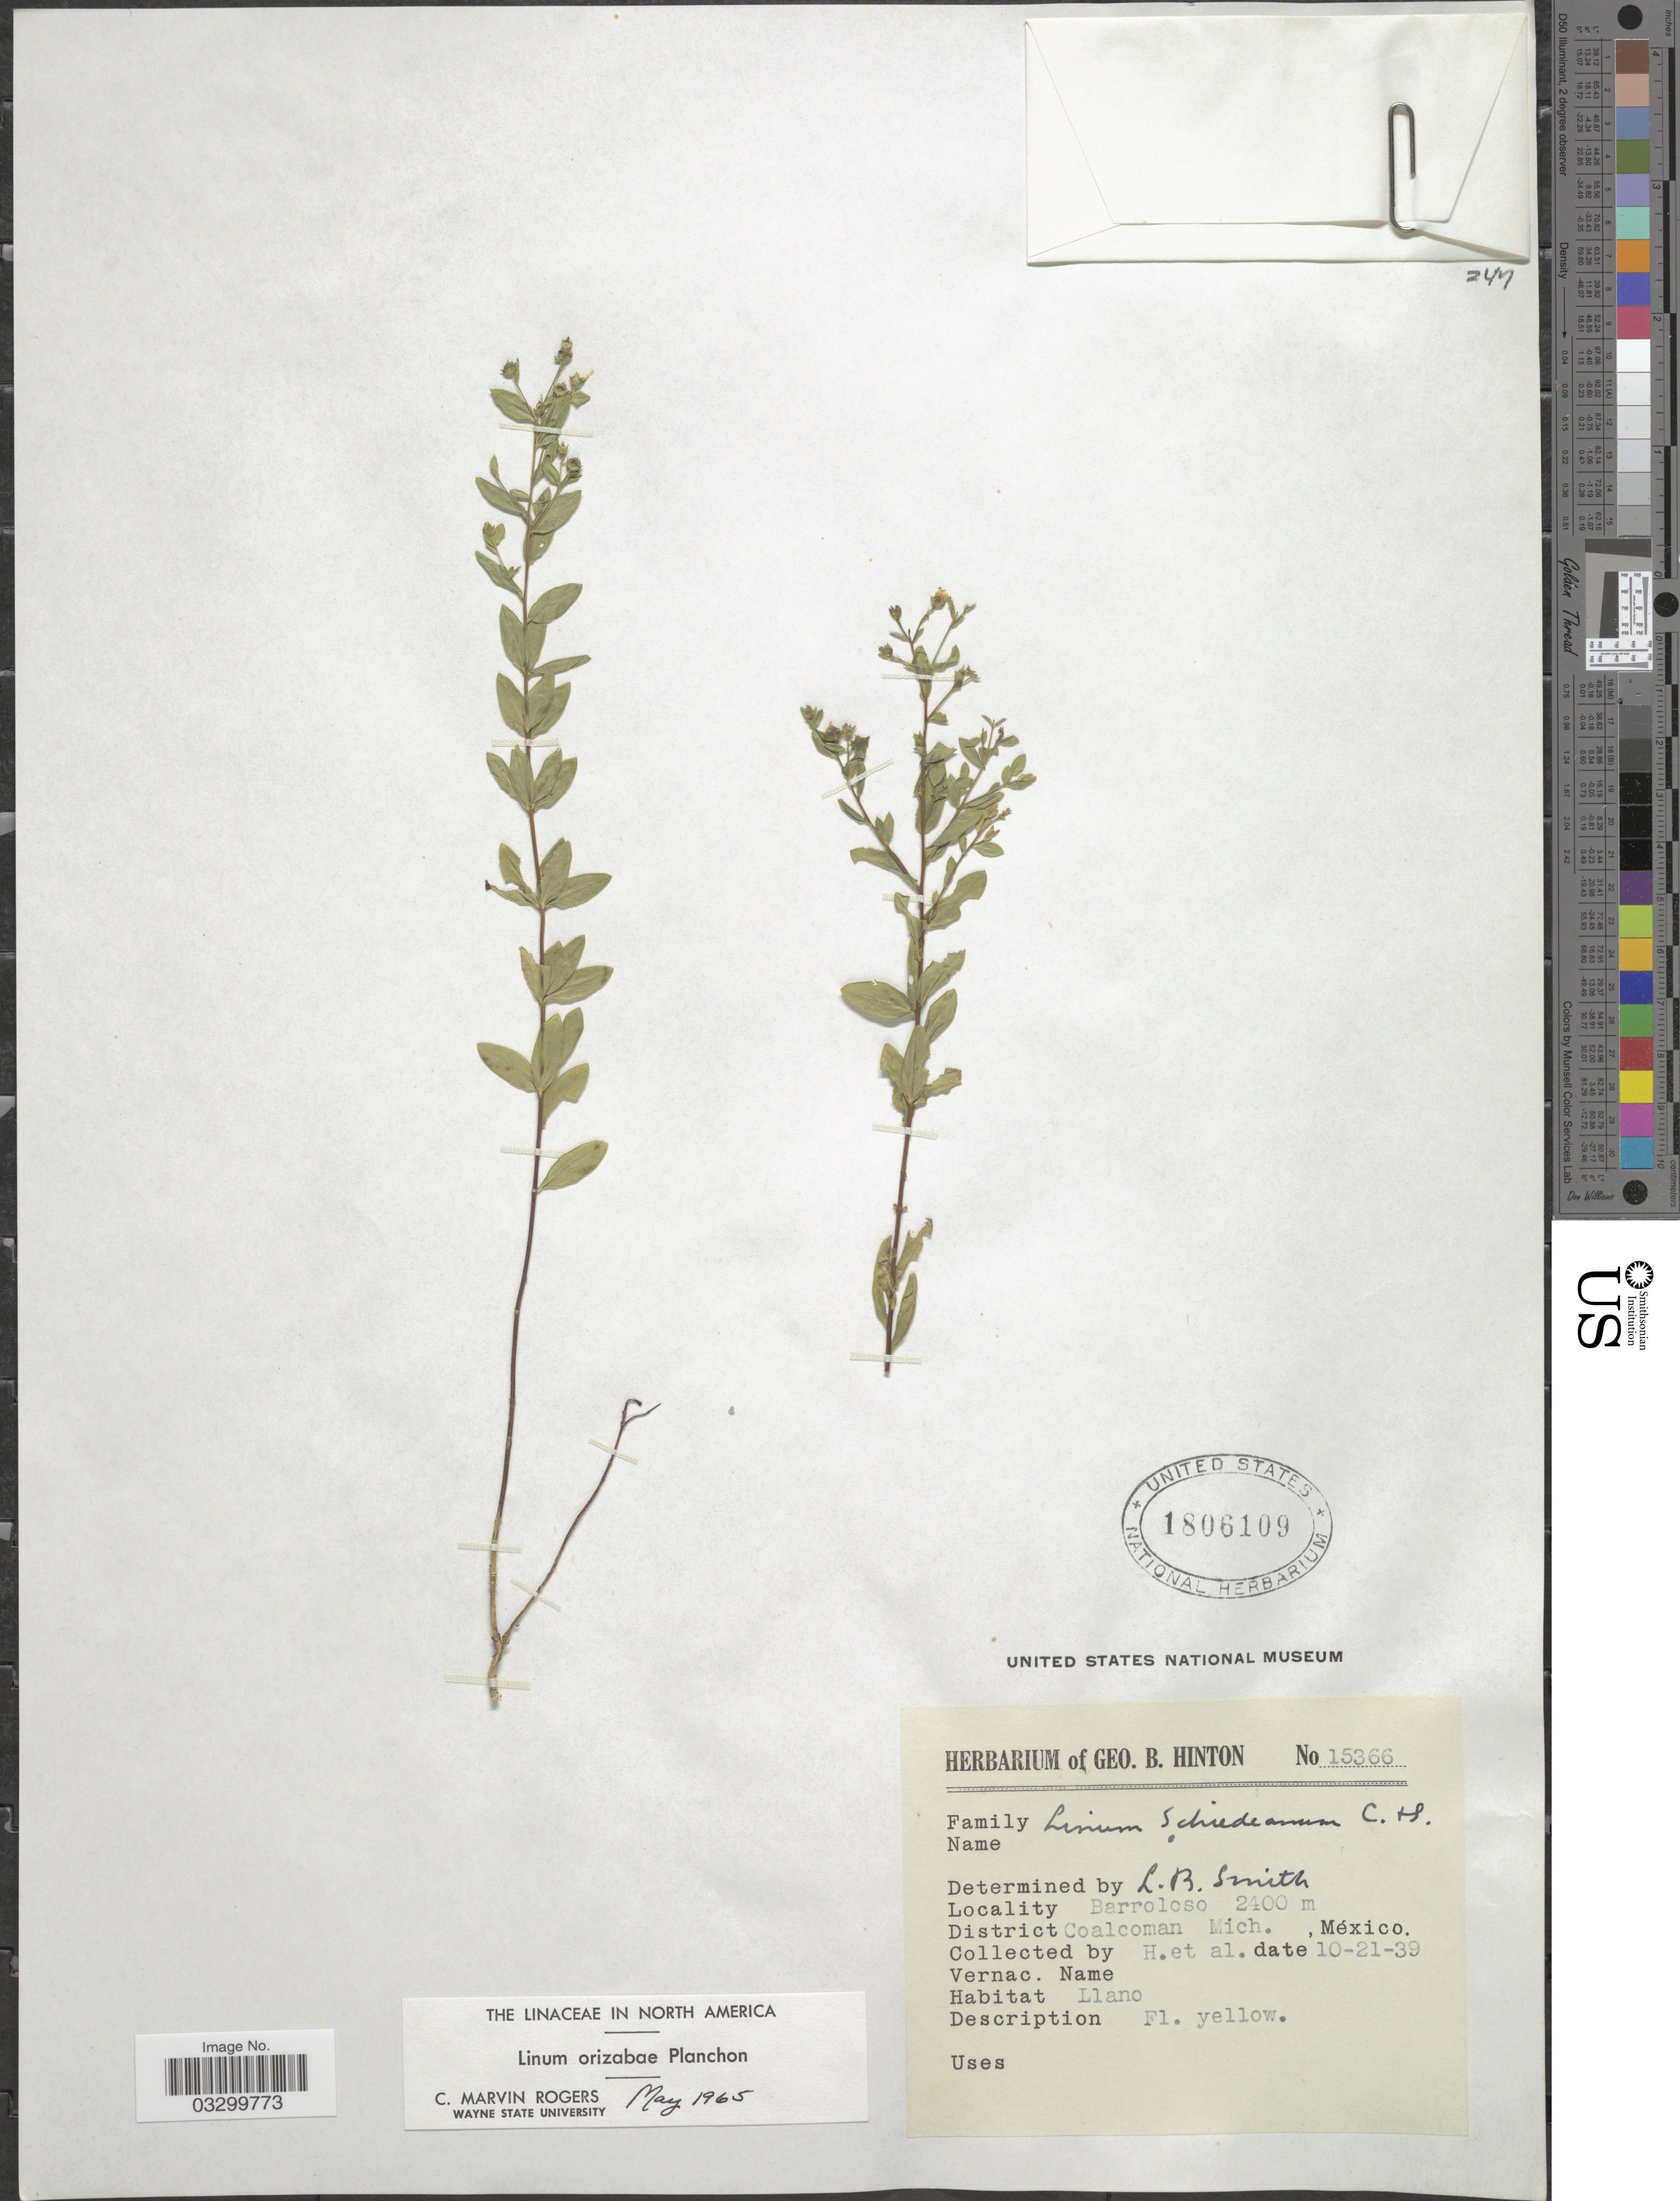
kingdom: Plantae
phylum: Tracheophyta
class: Magnoliopsida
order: Malpighiales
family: Linaceae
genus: Linum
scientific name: Linum orizabae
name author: Planch.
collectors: G. B. Hinton & et al.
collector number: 15366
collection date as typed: Transcribed d/m/y: 21/10/39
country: Mexico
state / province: Michoacán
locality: Barroloso, District Coalcoman.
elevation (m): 2400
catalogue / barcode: US 1806109